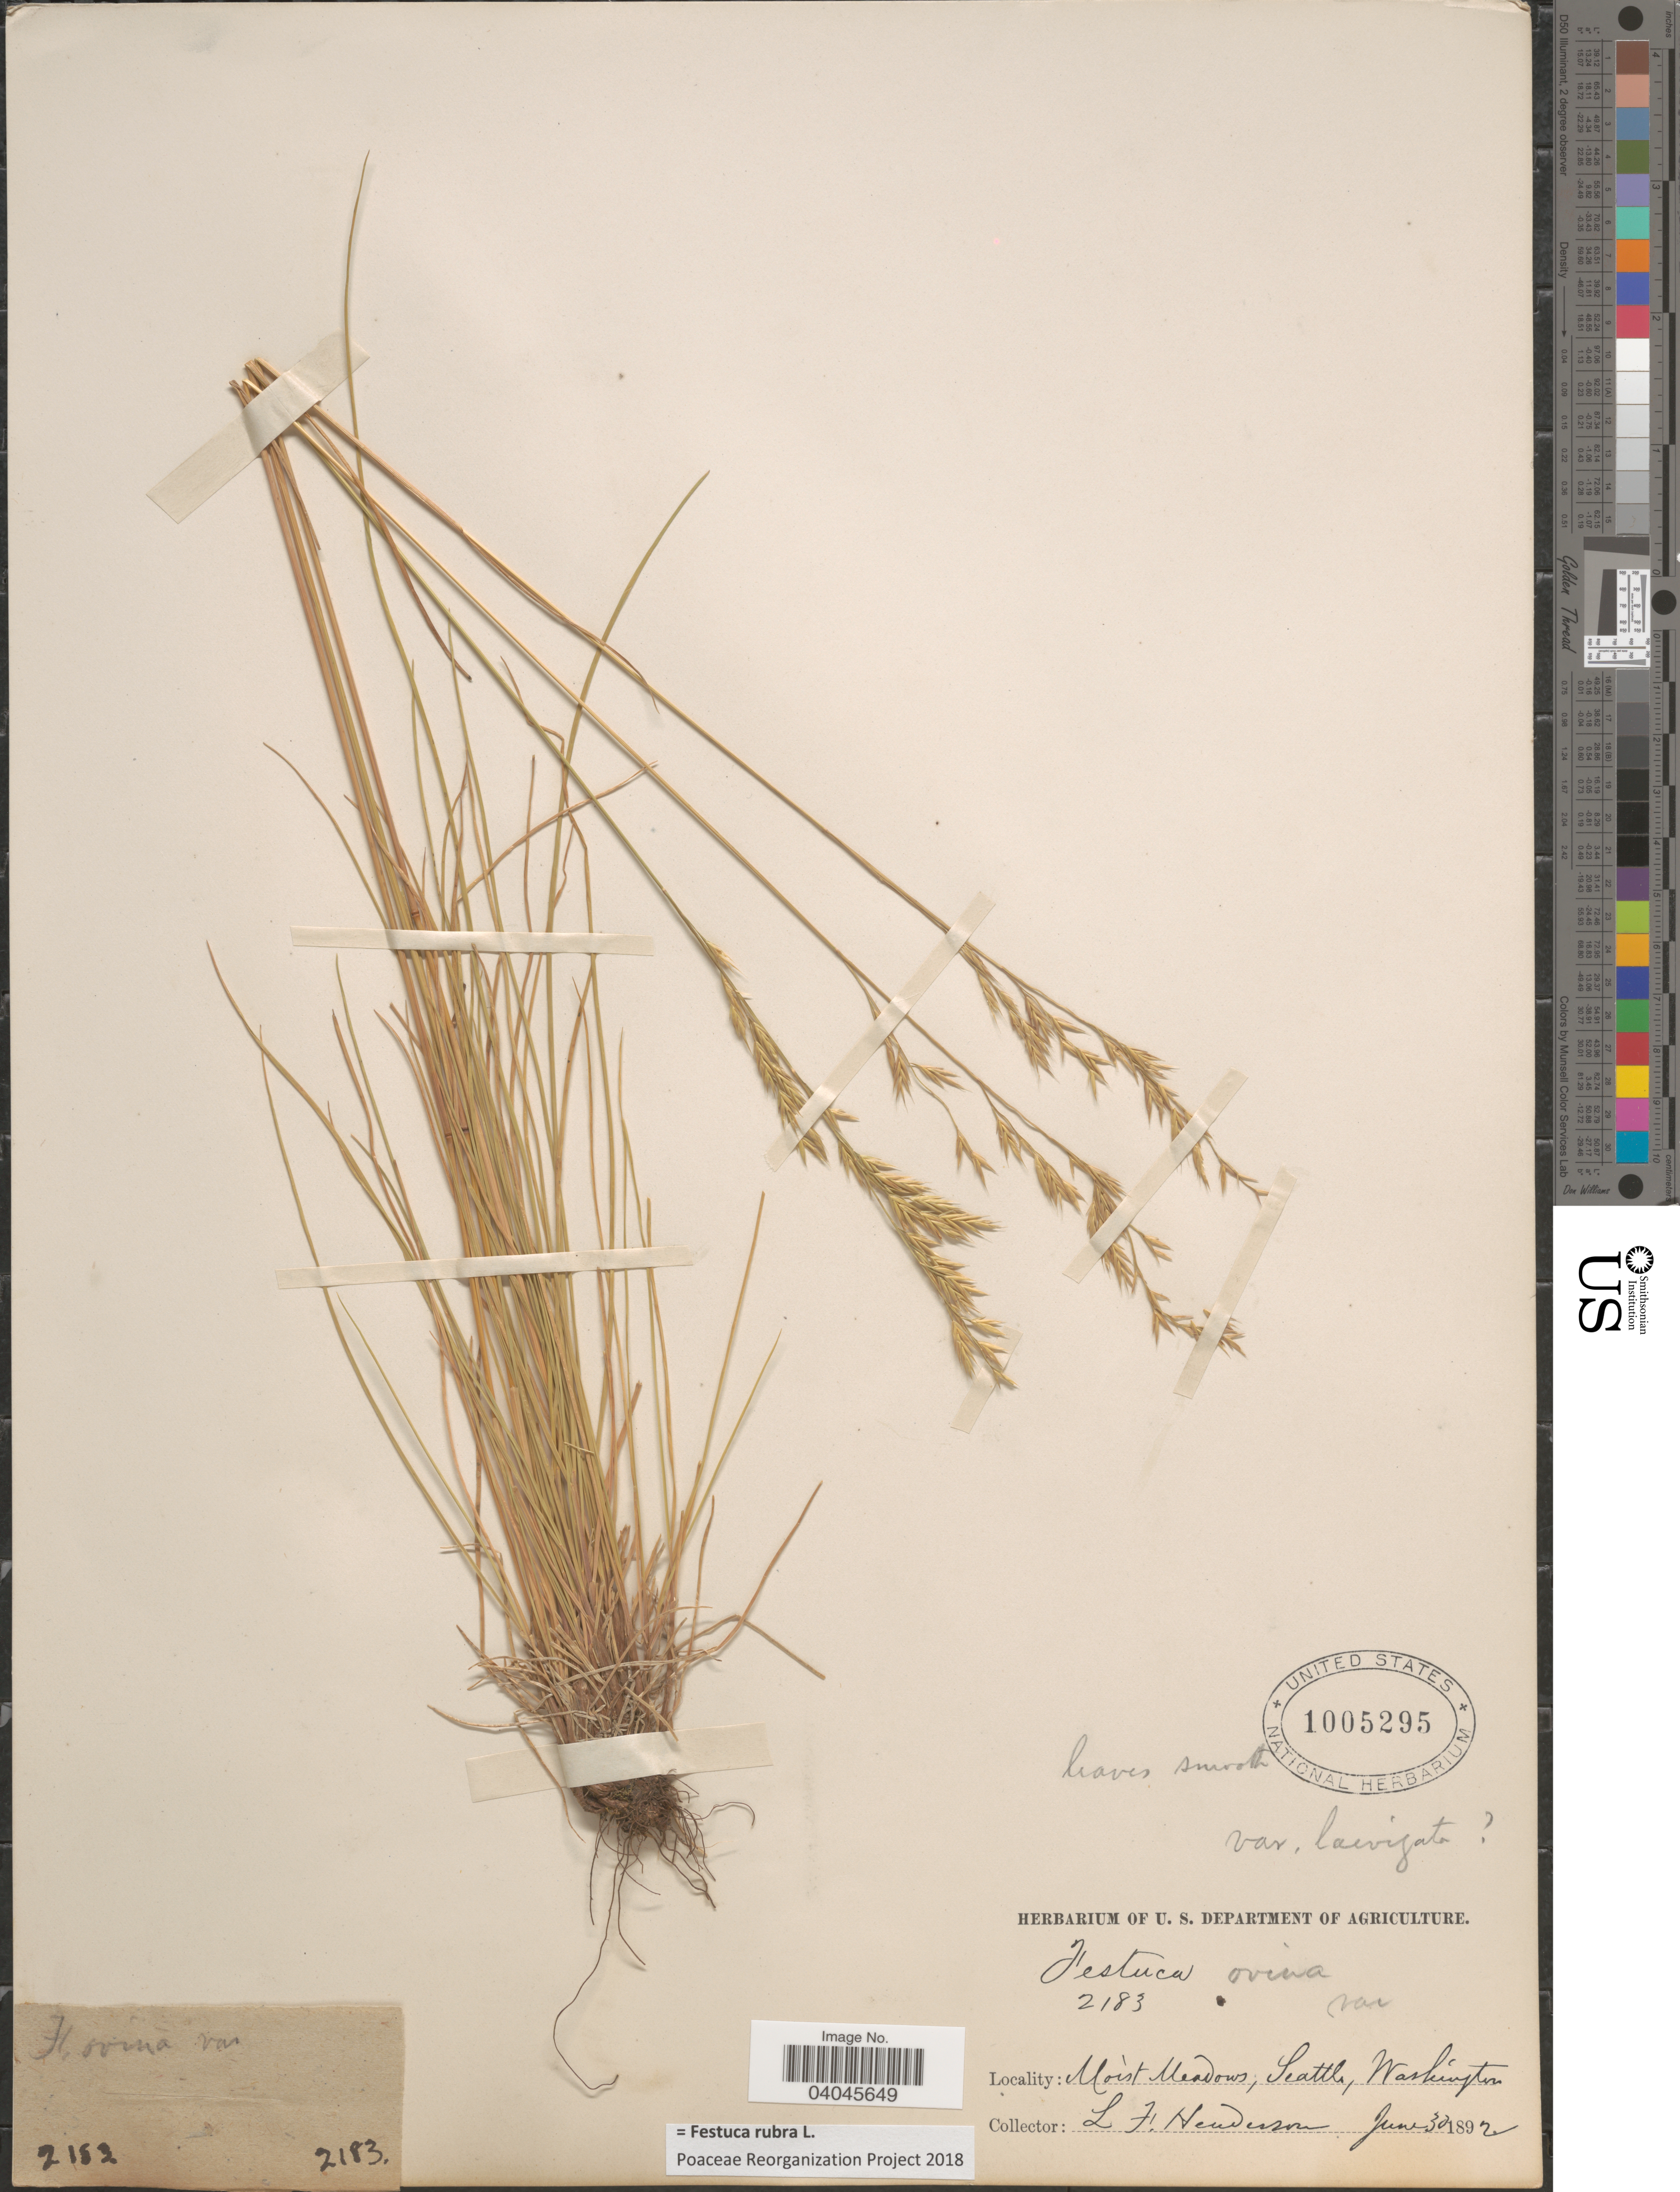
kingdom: Plantae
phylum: Tracheophyta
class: Liliopsida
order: Poales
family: Poaceae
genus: Festuca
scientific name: Festuca rubra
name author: L.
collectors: L. Henderson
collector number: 2183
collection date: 1892-06-30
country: United States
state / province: Washington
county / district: King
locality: Moist Meadows, Seattle.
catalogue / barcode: US 1005295